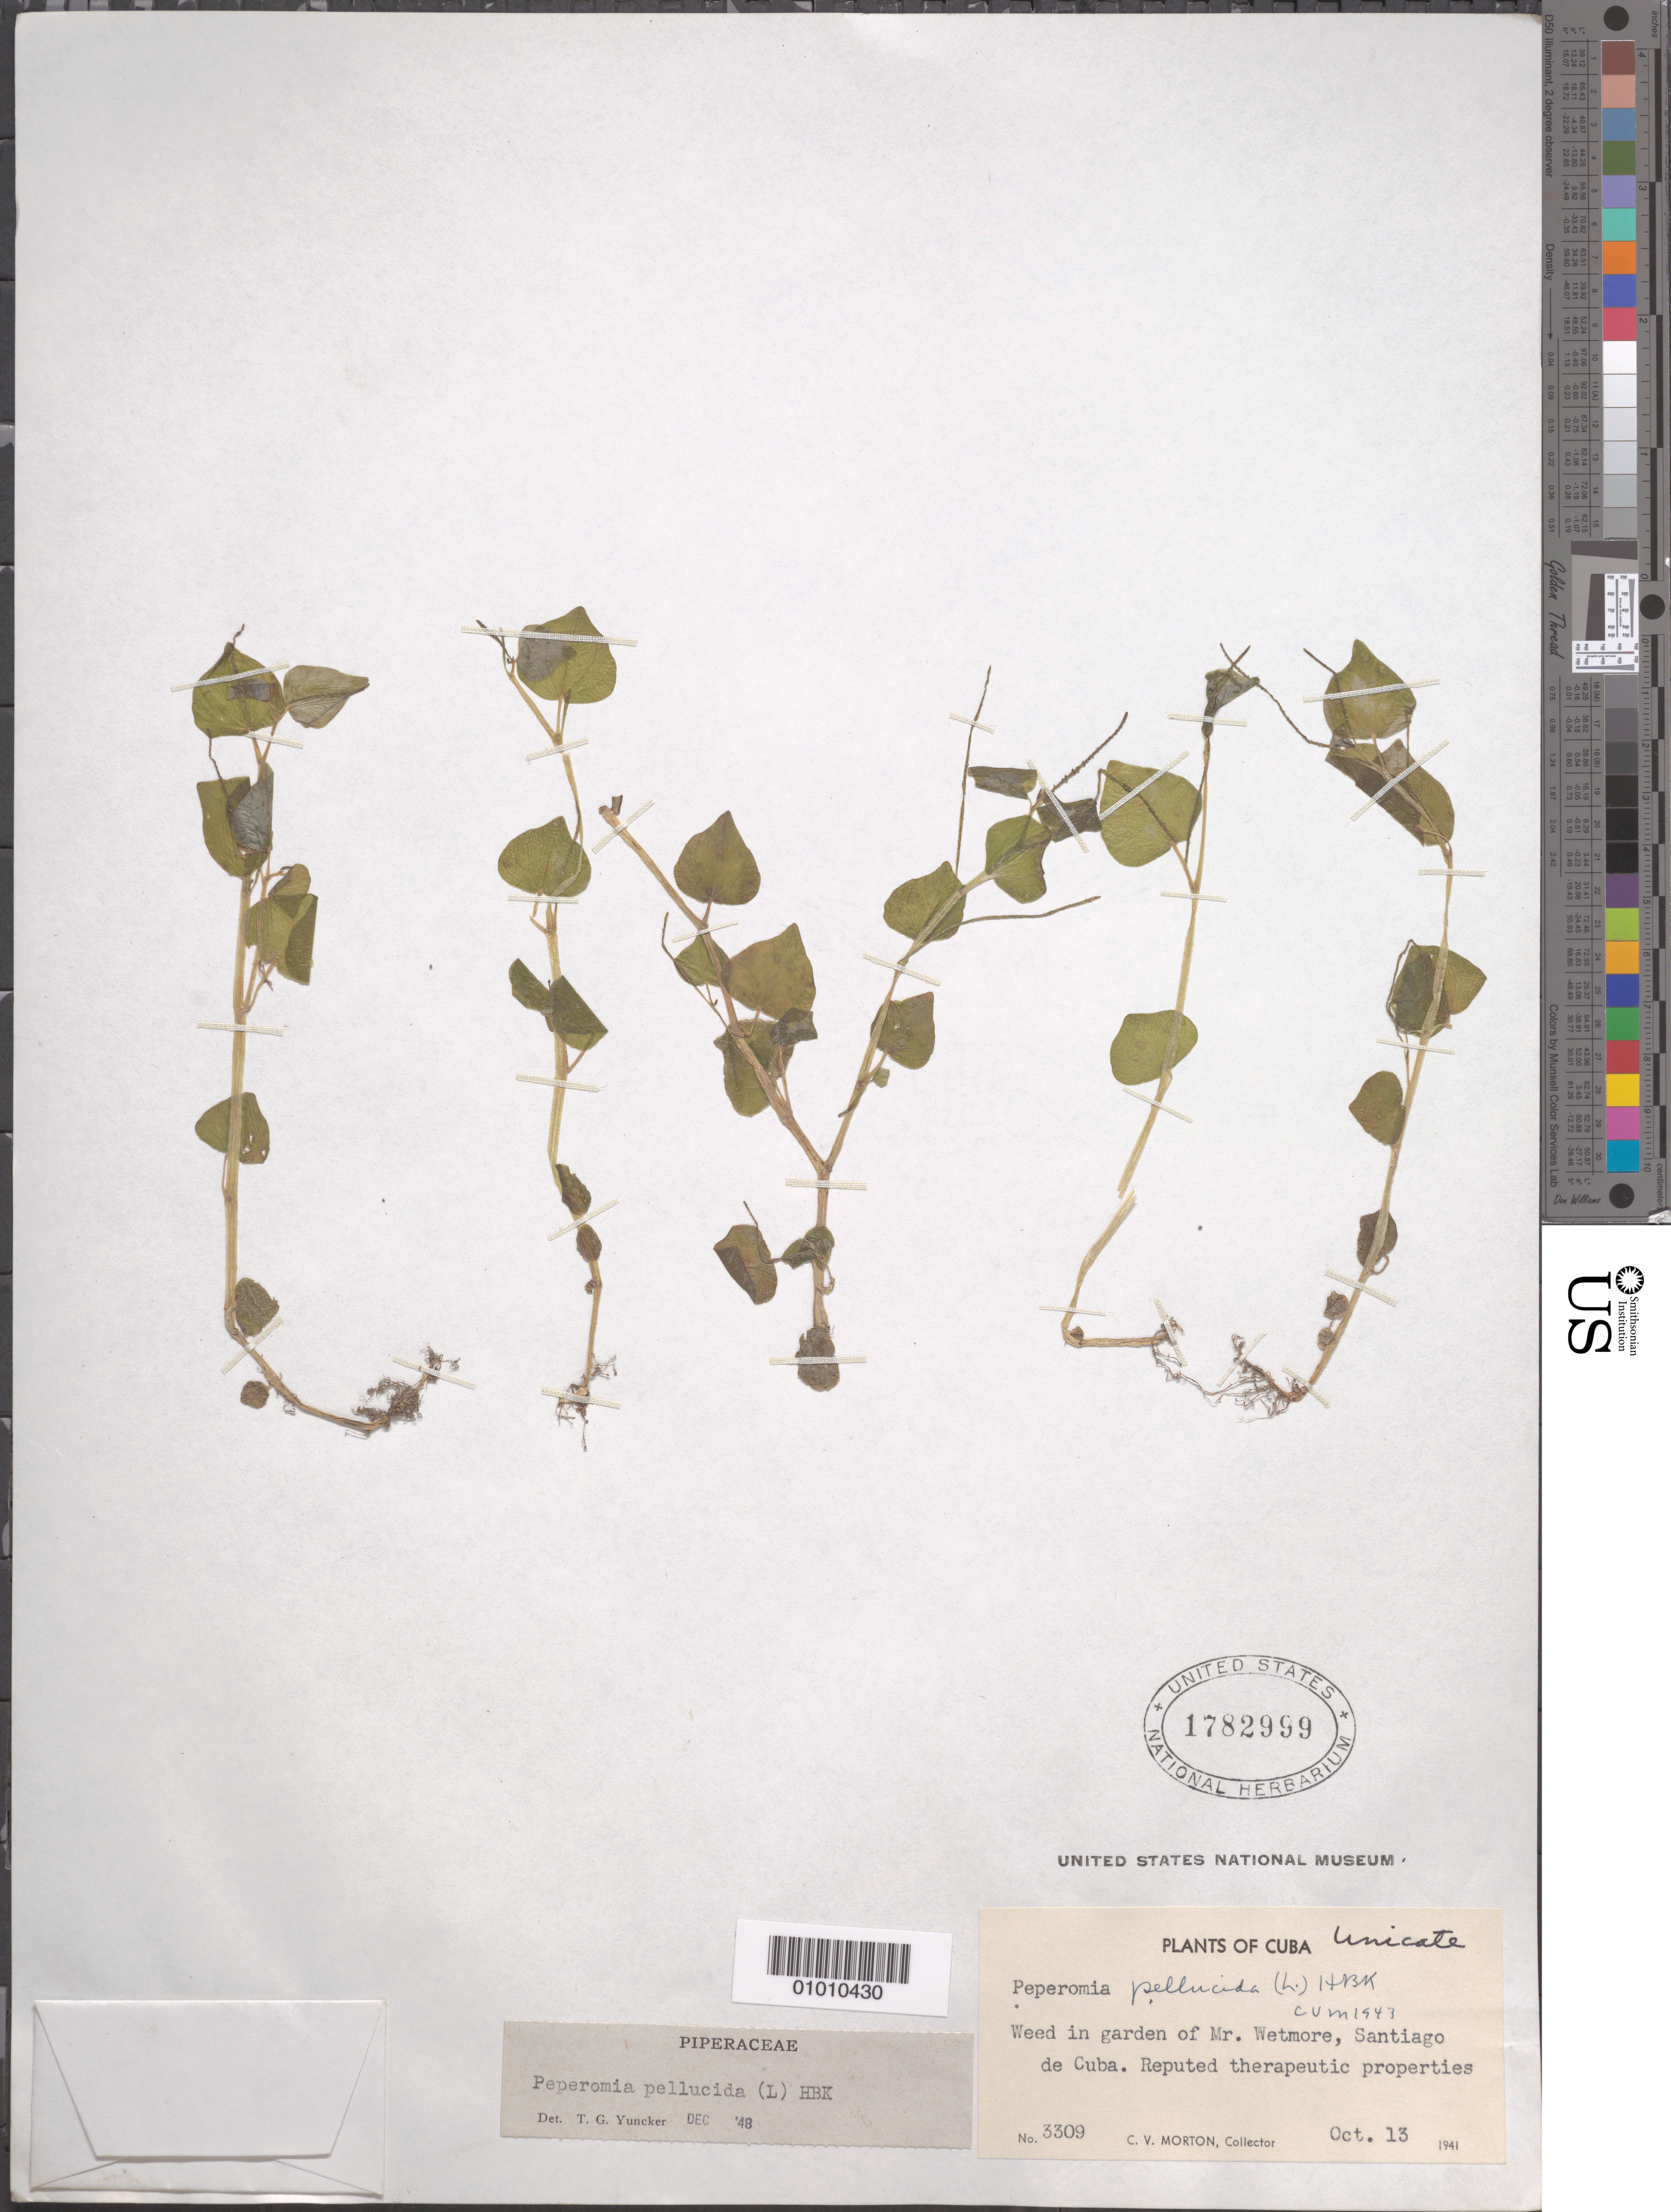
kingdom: Plantae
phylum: Tracheophyta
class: Magnoliopsida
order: Piperales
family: Piperaceae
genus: Peperomia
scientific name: Peperomia pellucida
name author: (L.) Kunth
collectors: C. V. Morton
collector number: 3309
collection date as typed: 13 Oct 1941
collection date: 1941-10-13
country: Cuba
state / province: Santiago de Cuba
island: Cuba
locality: Weed in garden of Mr Wetmore, Santiago de Cuba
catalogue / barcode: US 1782999